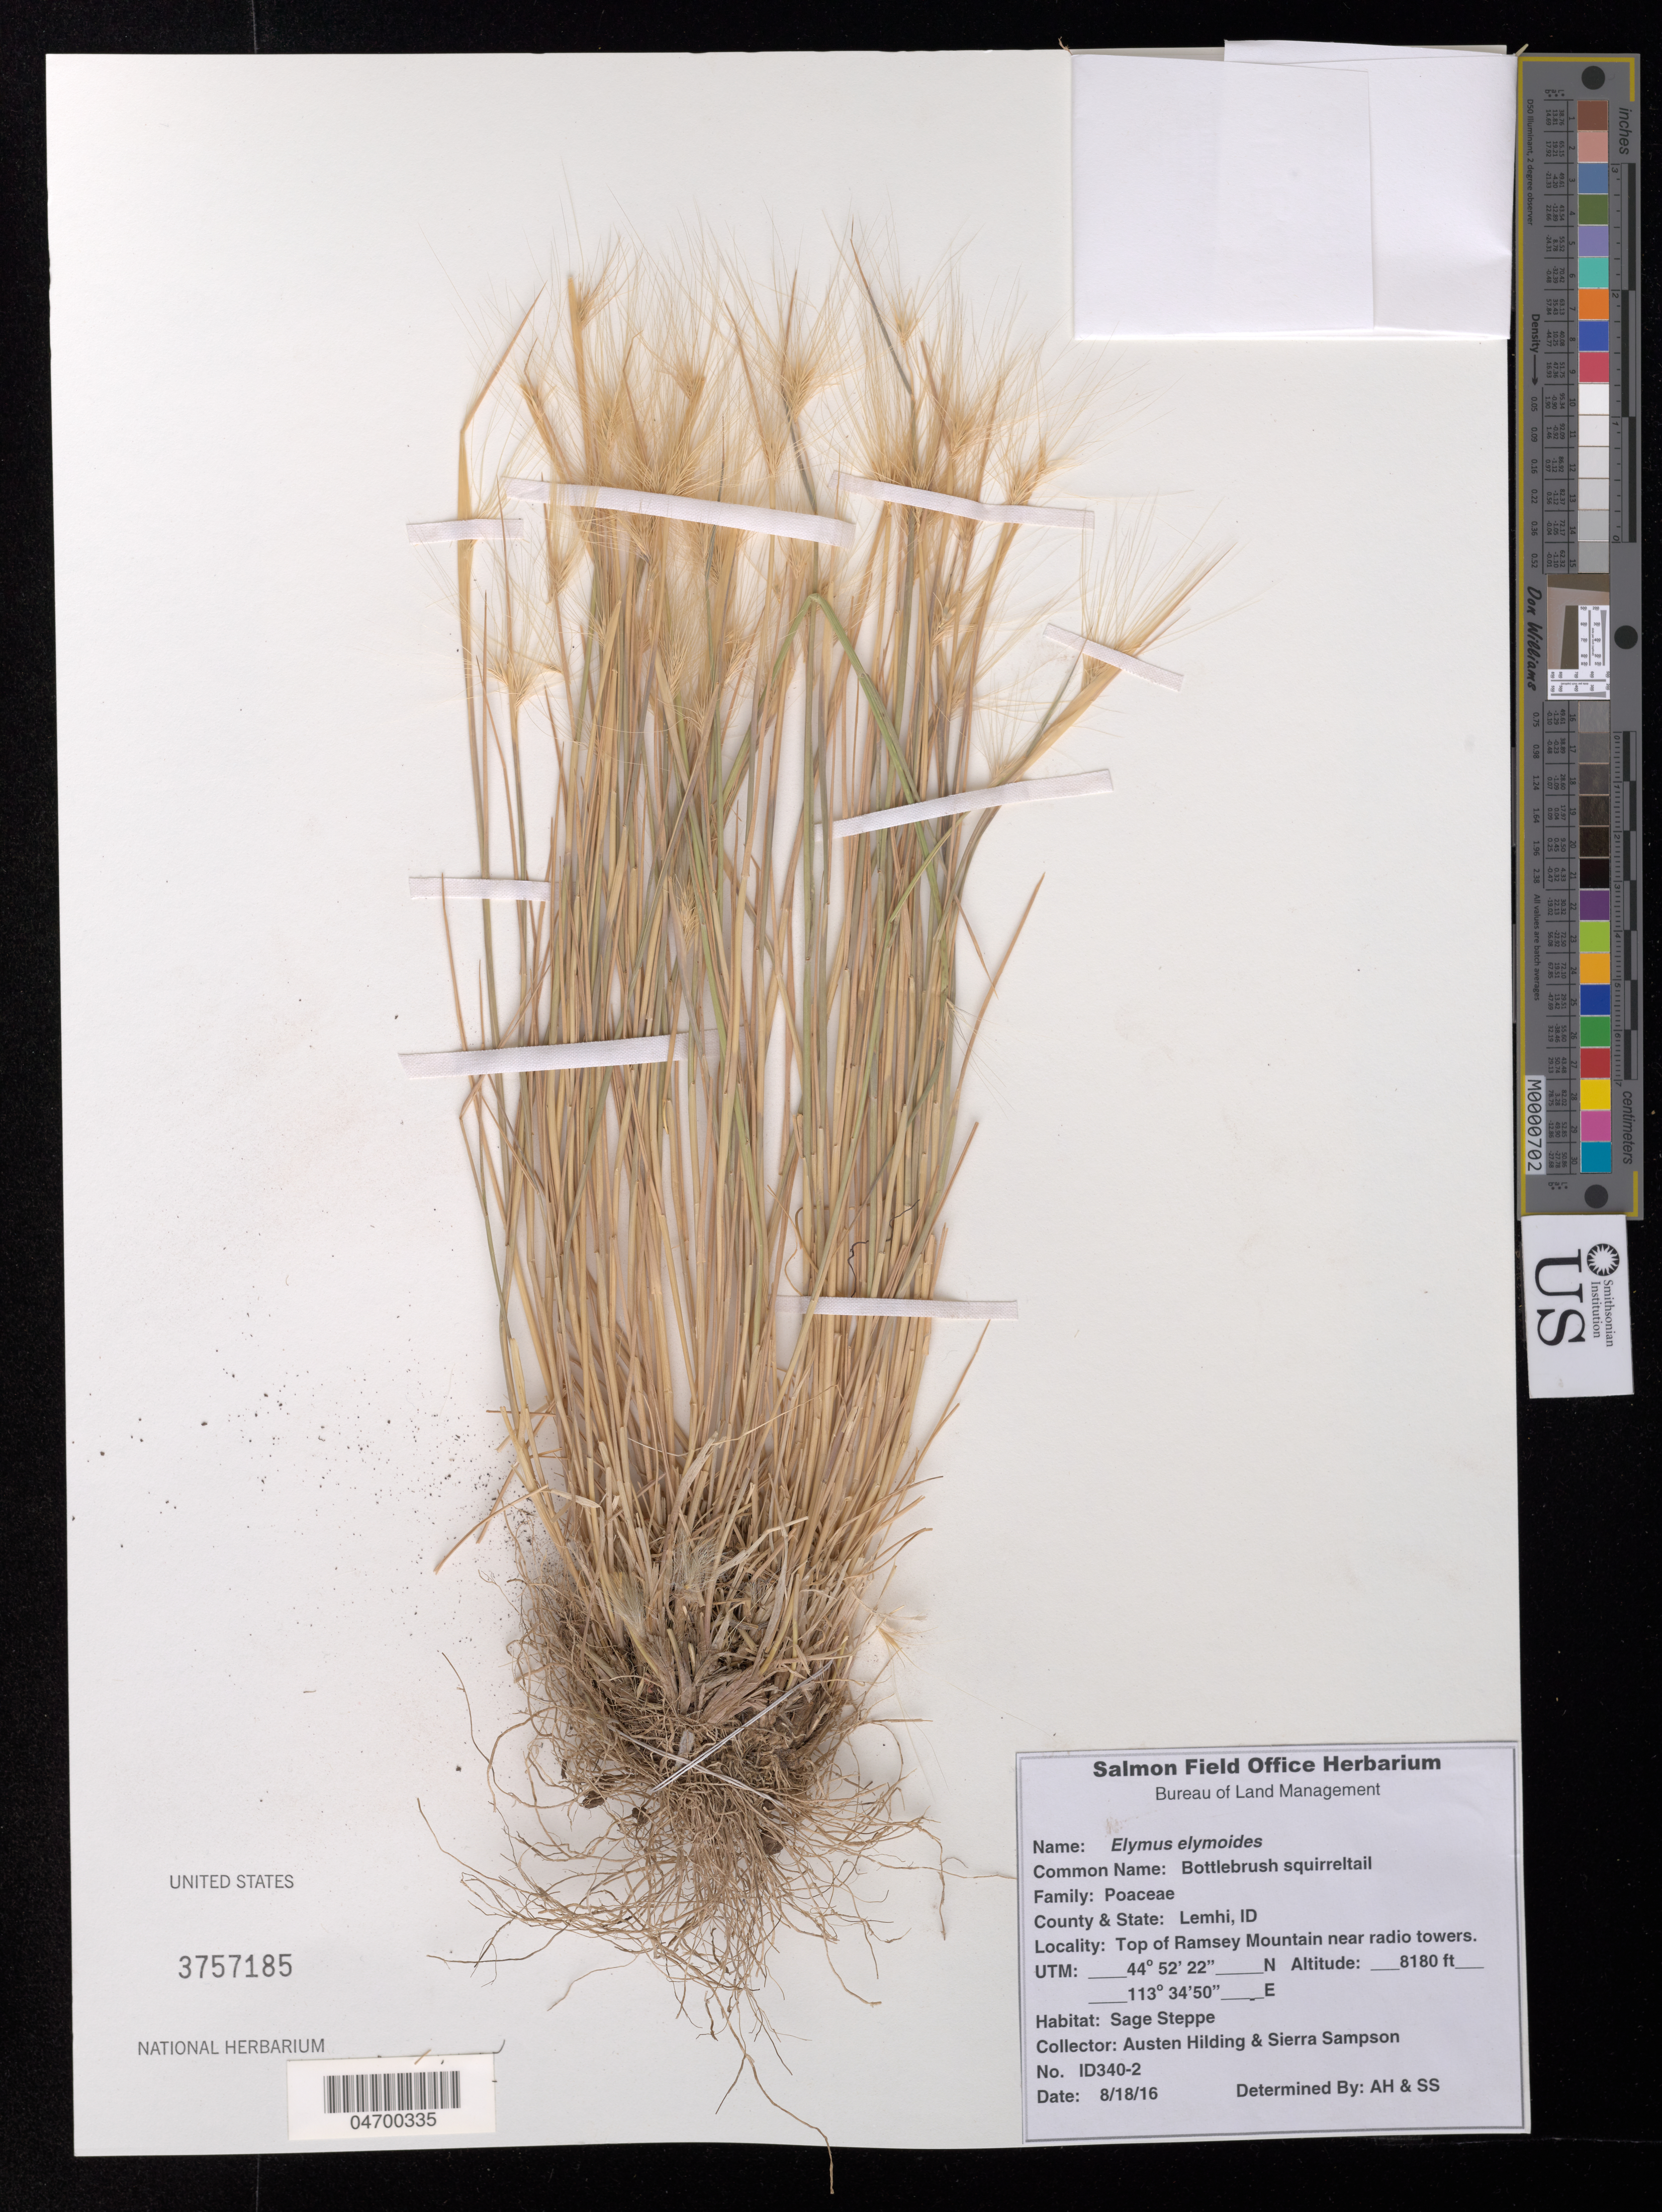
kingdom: Plantae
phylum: Tracheophyta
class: Liliopsida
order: Poales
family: Poaceae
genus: Elymus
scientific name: Elymus elymoides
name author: (Raf.) Swezey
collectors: A. Hilding & S. Sampson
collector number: ID340-2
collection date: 2016-08-18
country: United States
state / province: Idaho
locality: County & State: Lemhi, ID. Top of Ramsey Mountain near radio towers.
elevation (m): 2493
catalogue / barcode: US 3757185